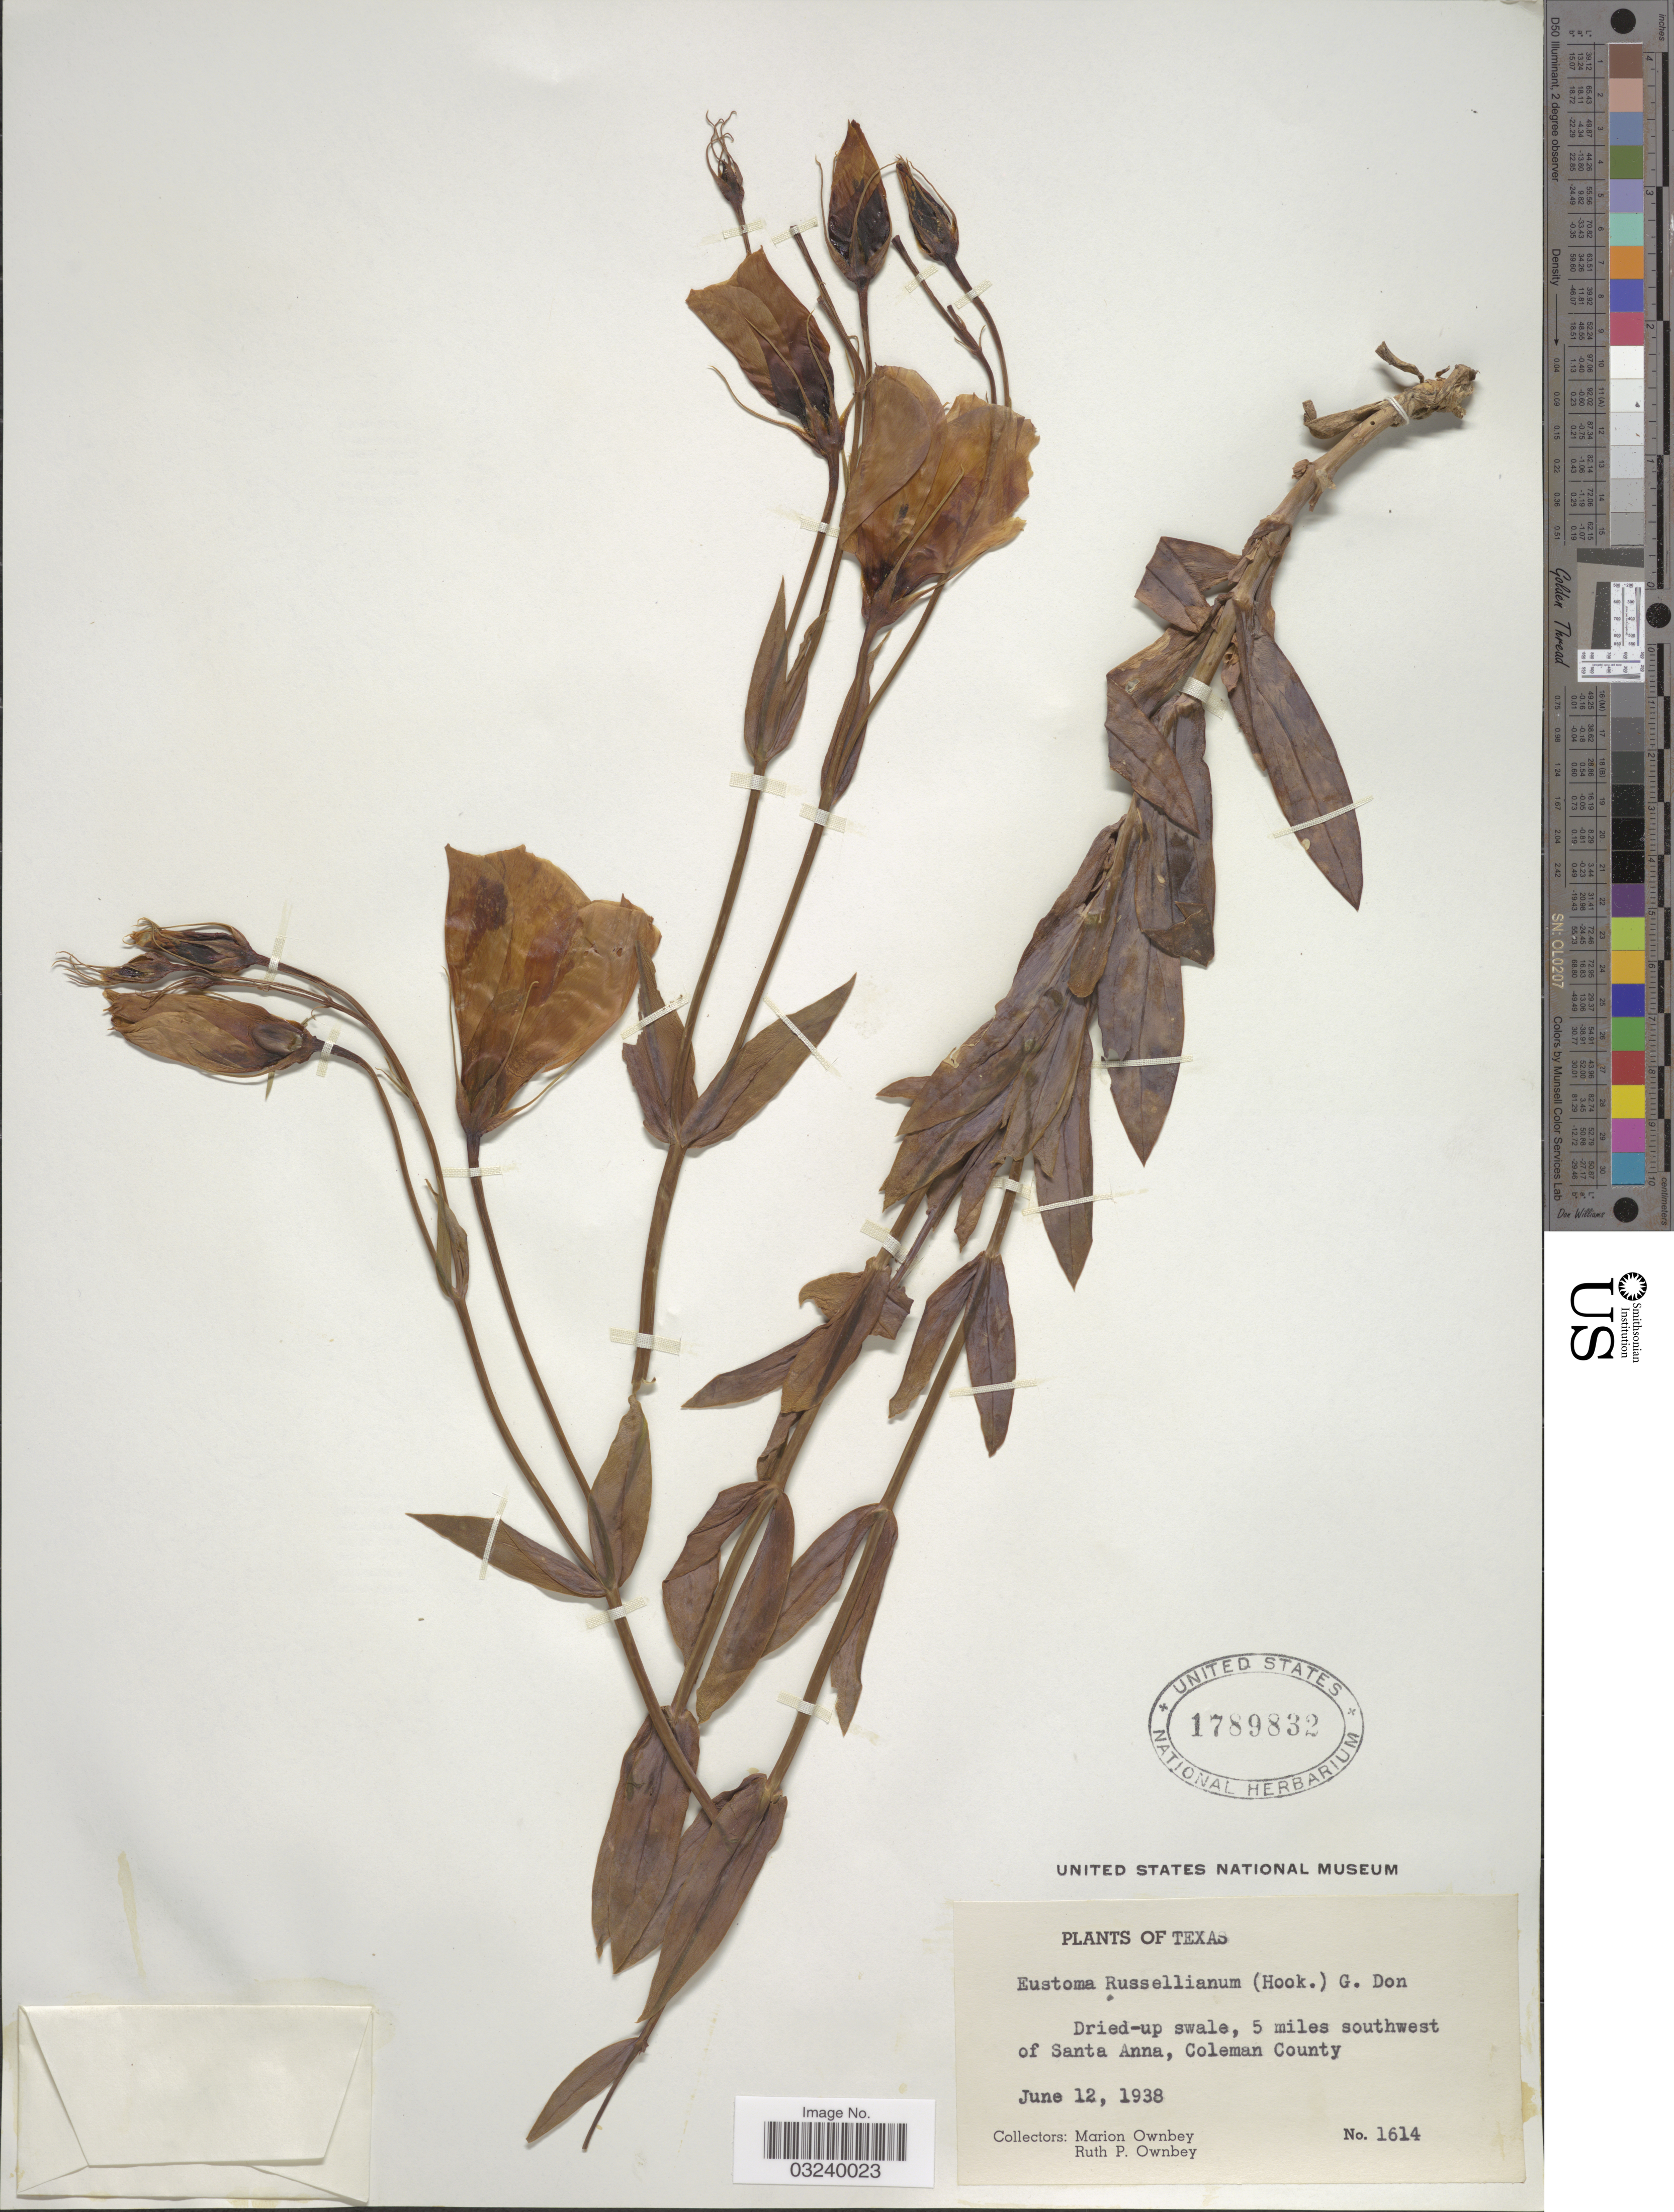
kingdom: Plantae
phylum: Tracheophyta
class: Magnoliopsida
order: Gentianales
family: Gentianaceae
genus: Eustoma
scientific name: Eustoma grandiflorum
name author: (Raf.) Shinners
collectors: M. Ownbey & R. Ownbey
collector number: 1614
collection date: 1938-06-12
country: United States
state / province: Texas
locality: Dried-up swale, 5 miles southwest of Santa Anna, Coleman County.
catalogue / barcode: US 1789832